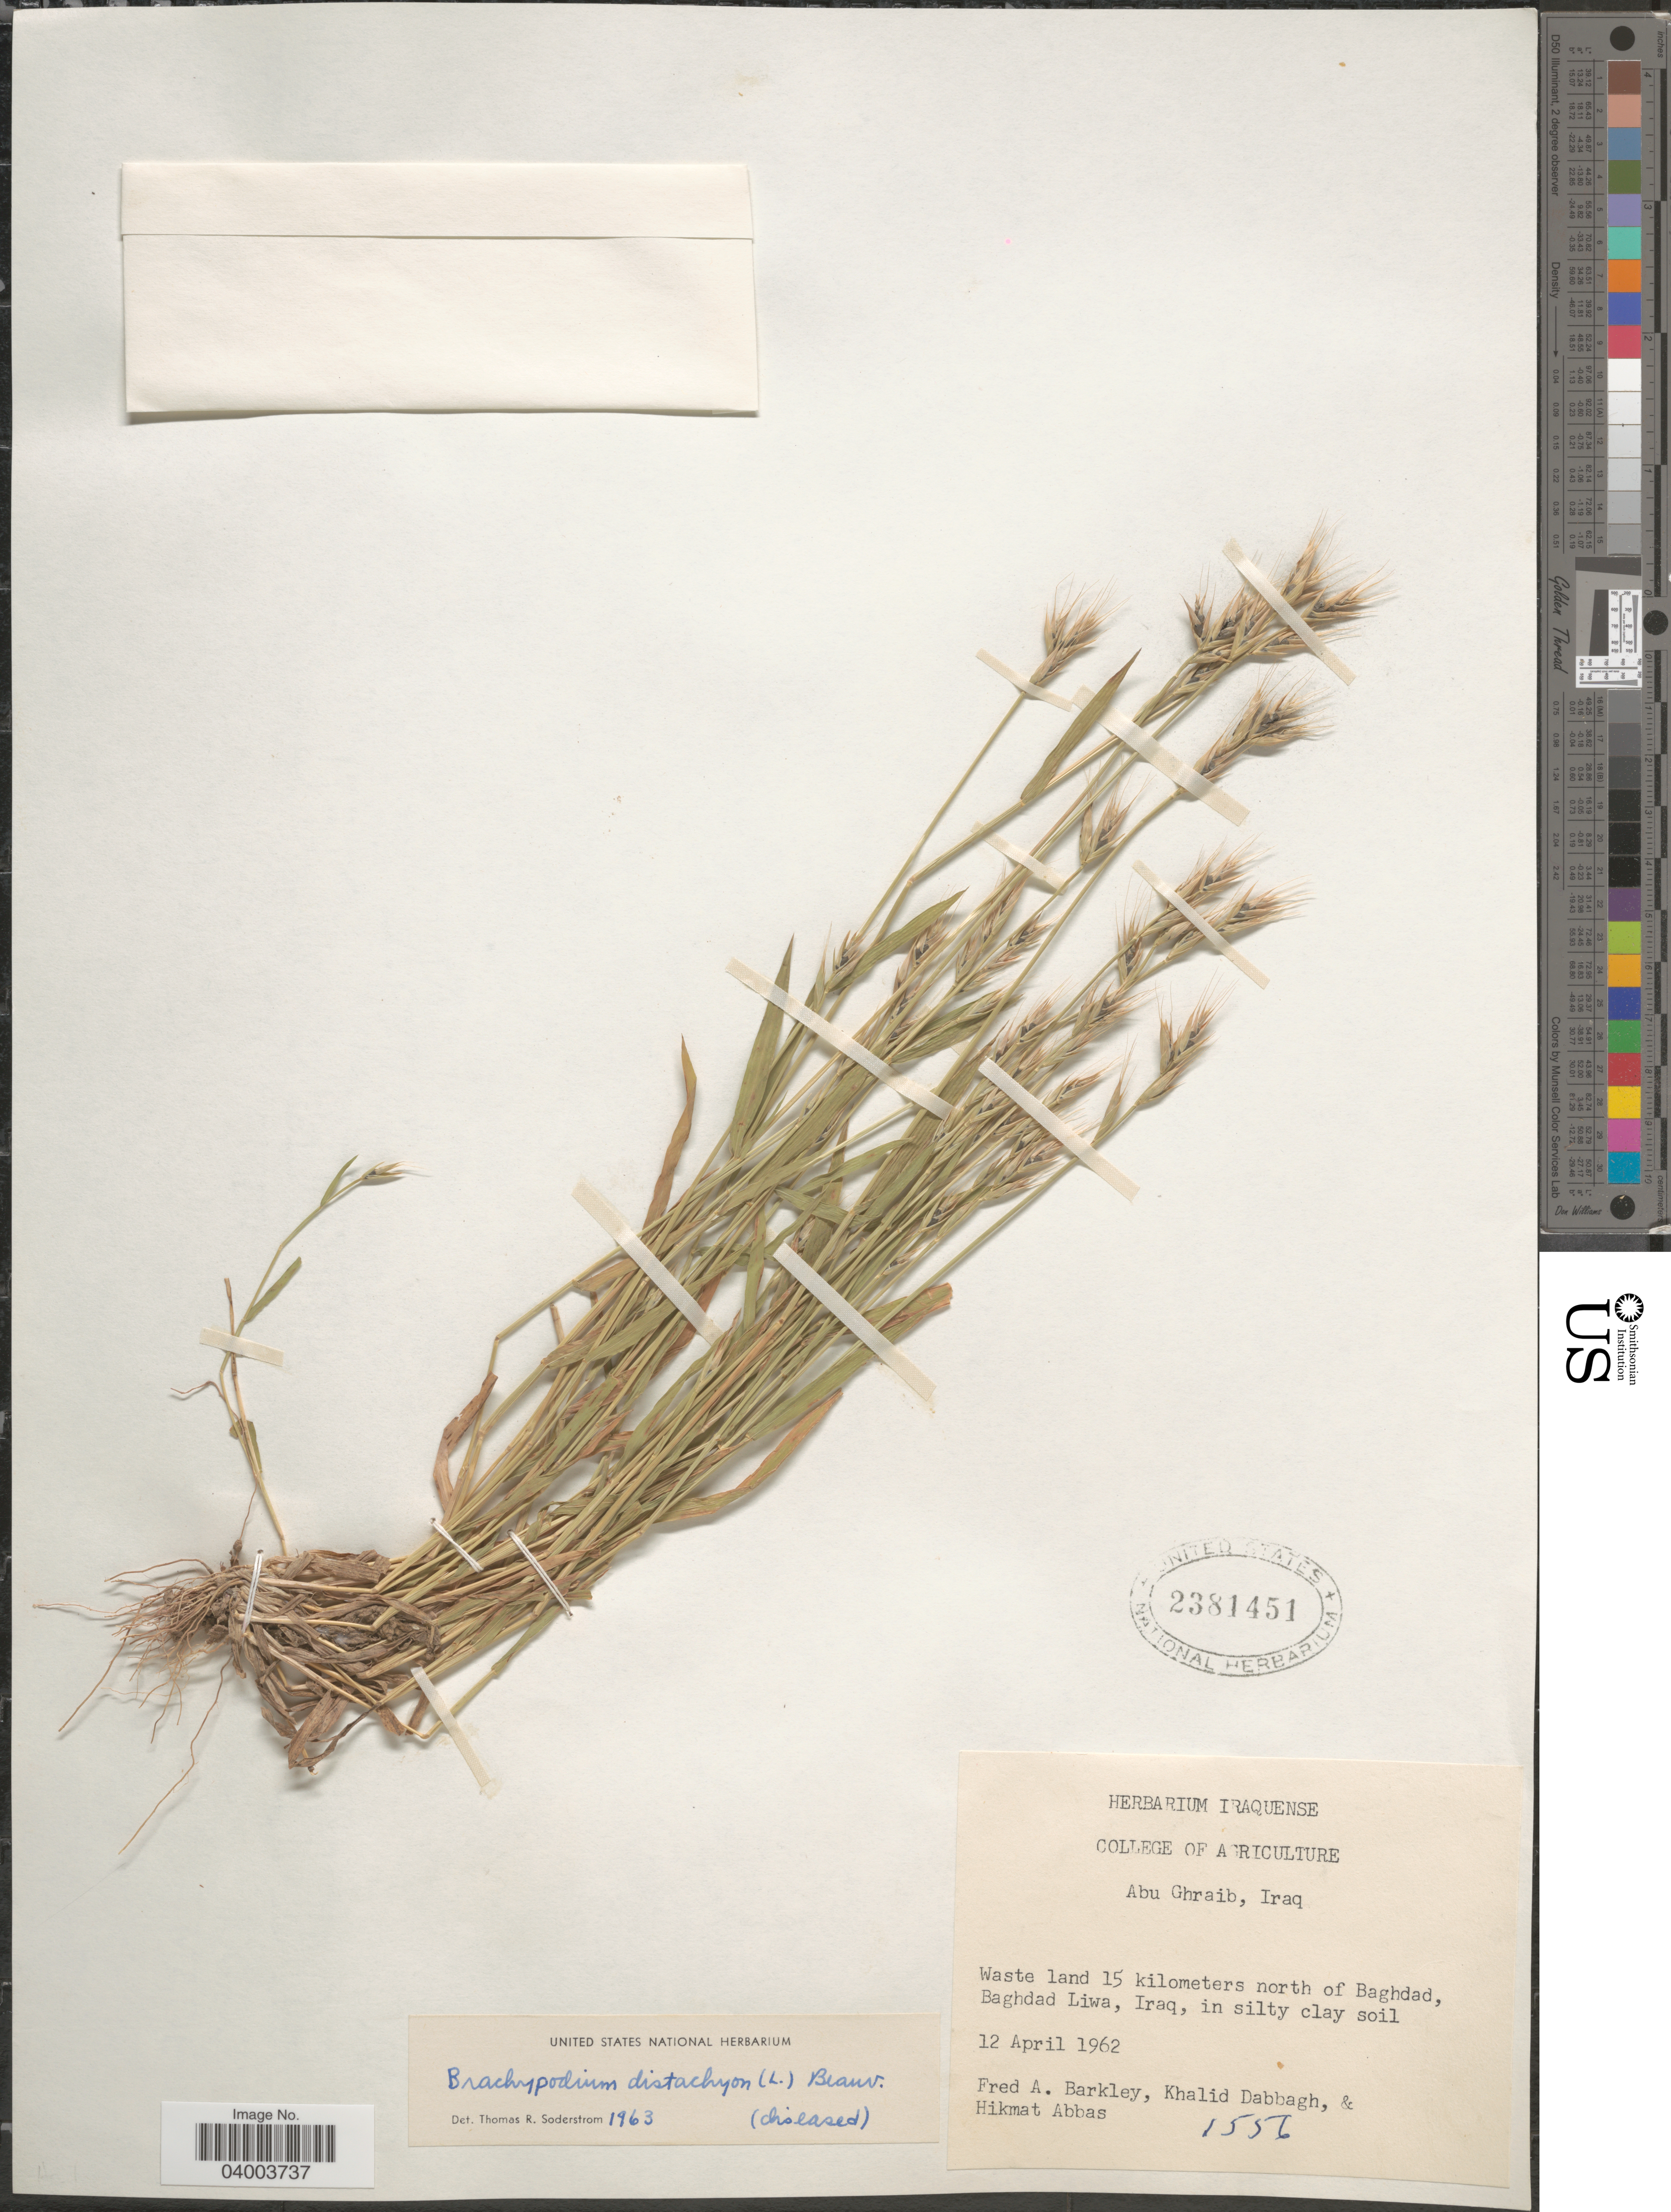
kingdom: Plantae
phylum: Tracheophyta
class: Liliopsida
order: Poales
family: Poaceae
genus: Brachypodium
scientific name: Brachypodium distachyon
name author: (L.) P. Beauv.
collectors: F. A. Barkley, K. Dabbagh & H. Abbas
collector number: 1556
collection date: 1962-04-12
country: Iraq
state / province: Baghdad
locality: Abu Ghraib. Waste land 15 kilometers north of Baghdad, Baghdad Liwa, Iraq.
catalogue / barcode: US 2381451